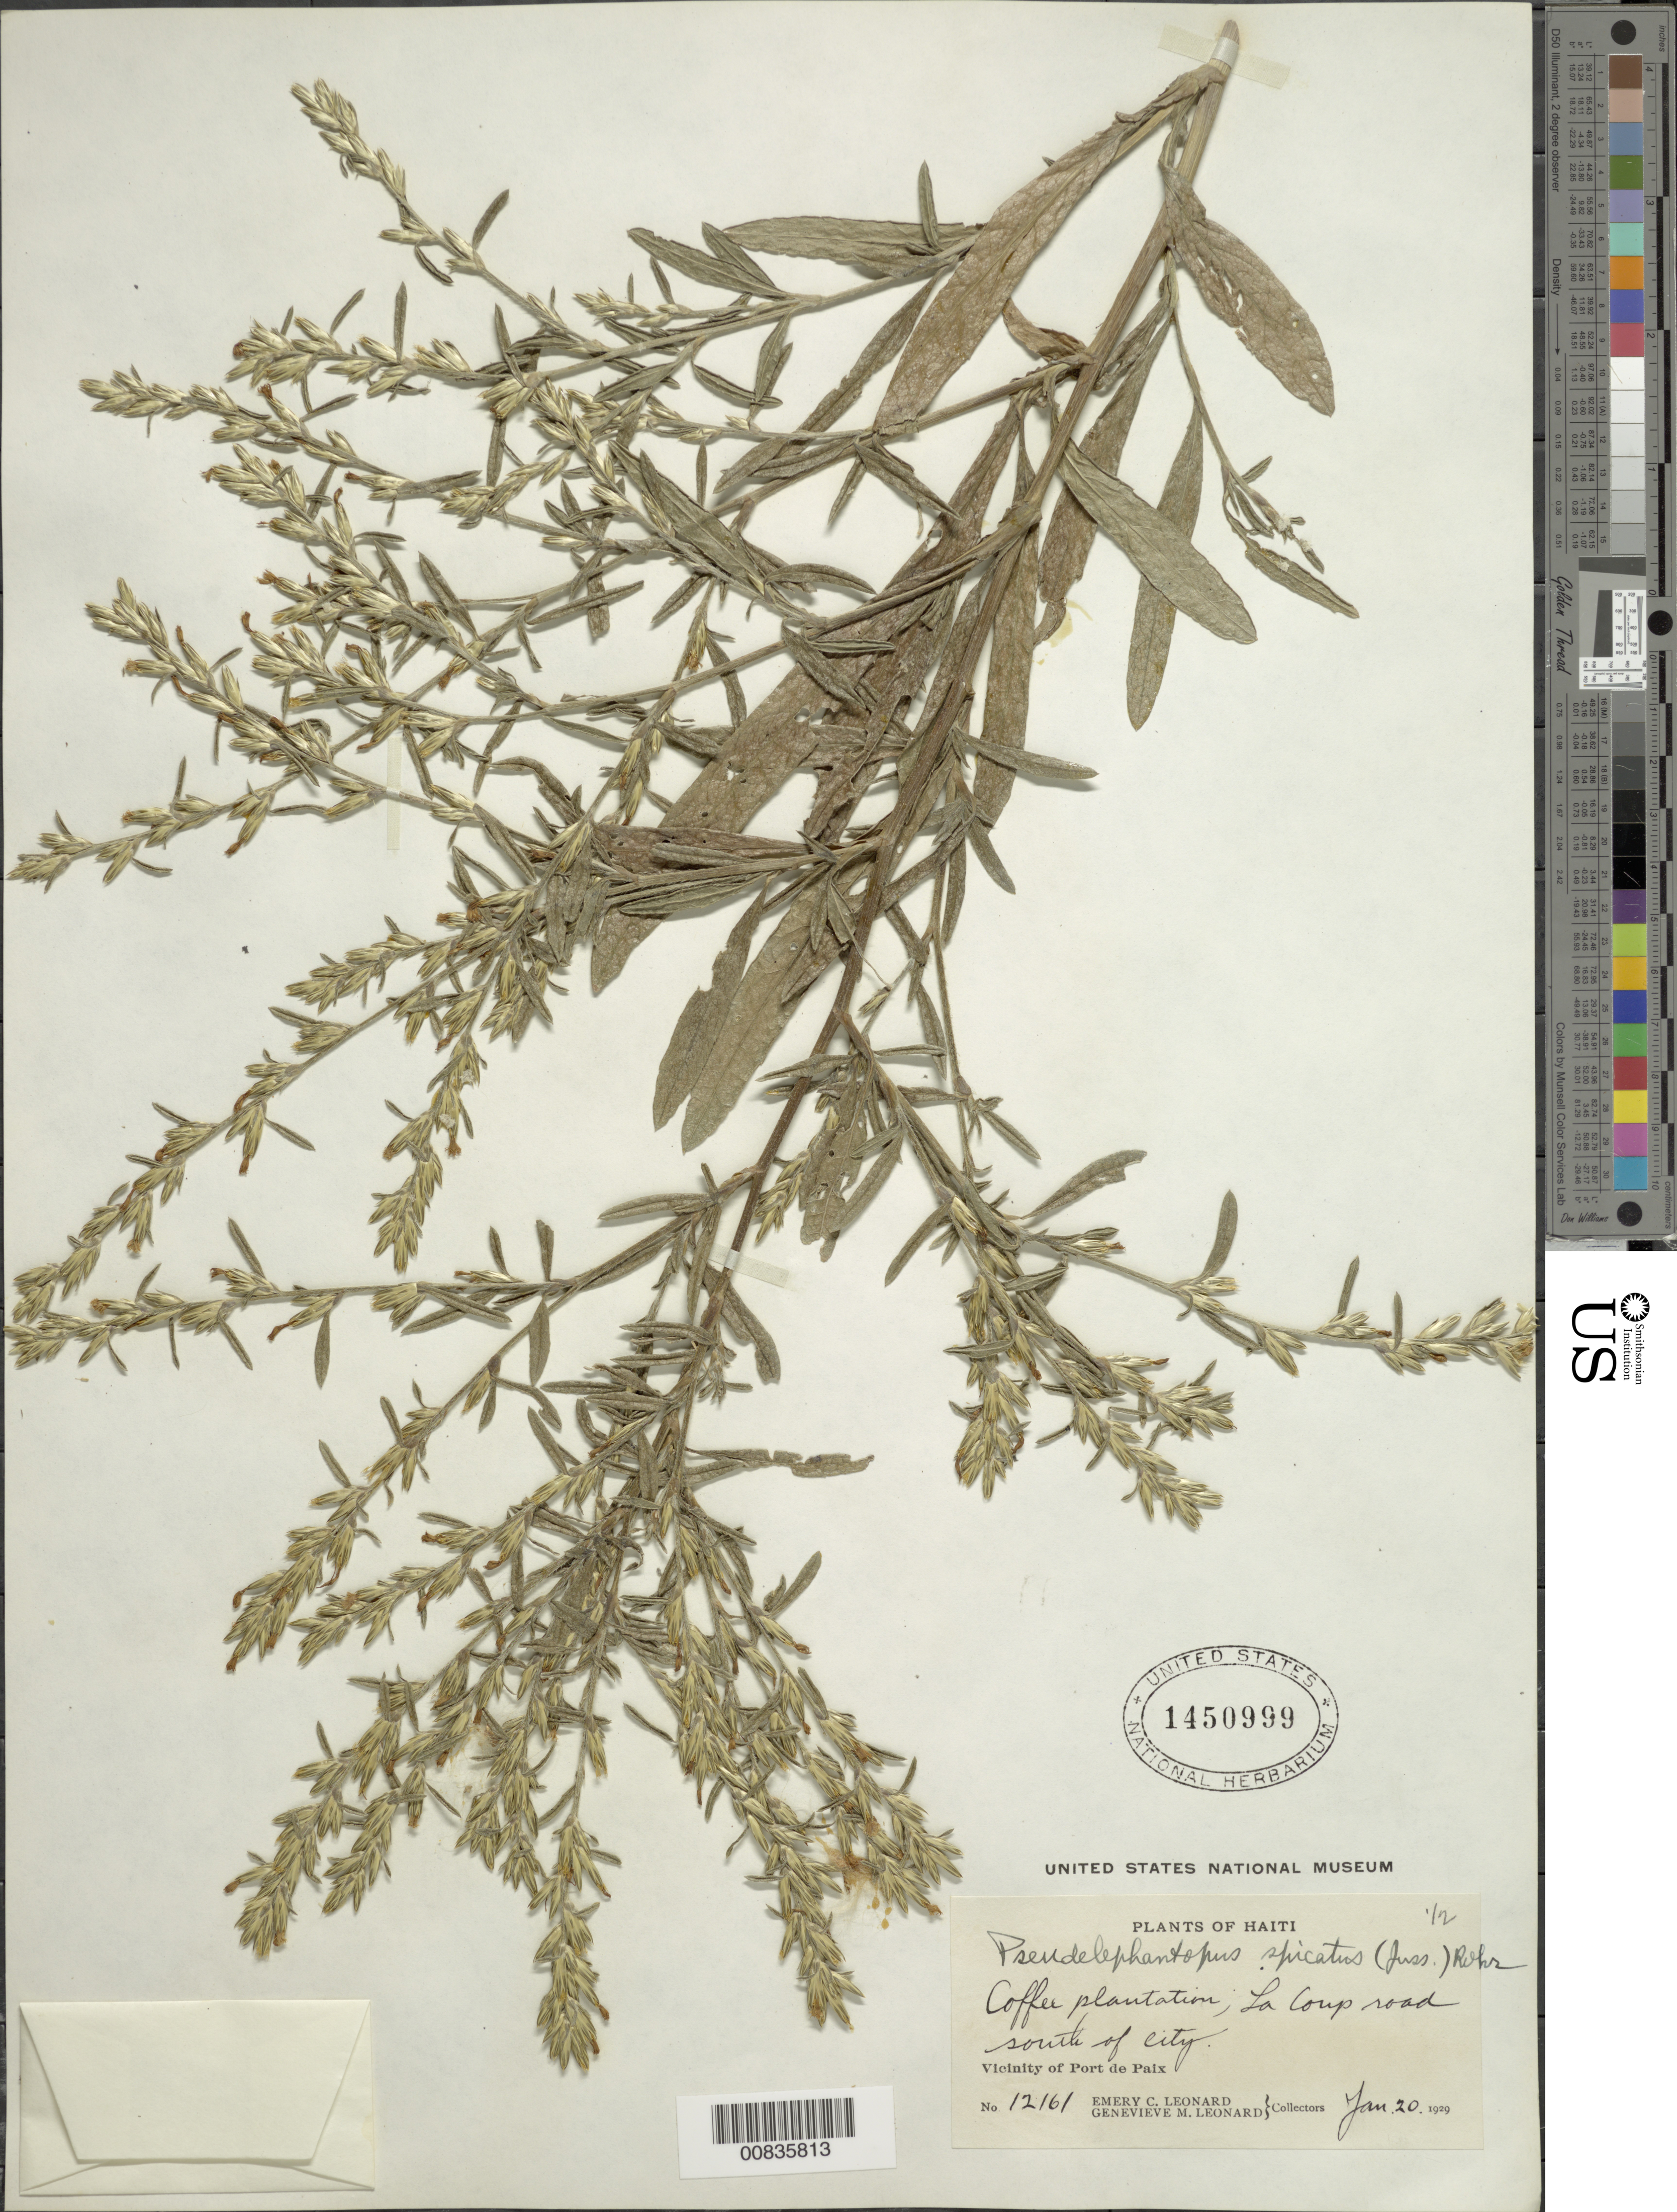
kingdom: Plantae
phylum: Tracheophyta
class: Magnoliopsida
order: Asterales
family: Asteraceae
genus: Pseudelephantopus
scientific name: Pseudelephantopus spicatus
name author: (Juss. ex Aubl.) C.F. Baker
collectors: E. C. Leonard & G. M. Leonard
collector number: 12161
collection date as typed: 20 Jan 1929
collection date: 1929-01-20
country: Haiti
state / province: Nord-Ouest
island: Hispaniola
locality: Vicinity of Port de Paix, La Coup road S of city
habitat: Coffee plantation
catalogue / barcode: US 1450999